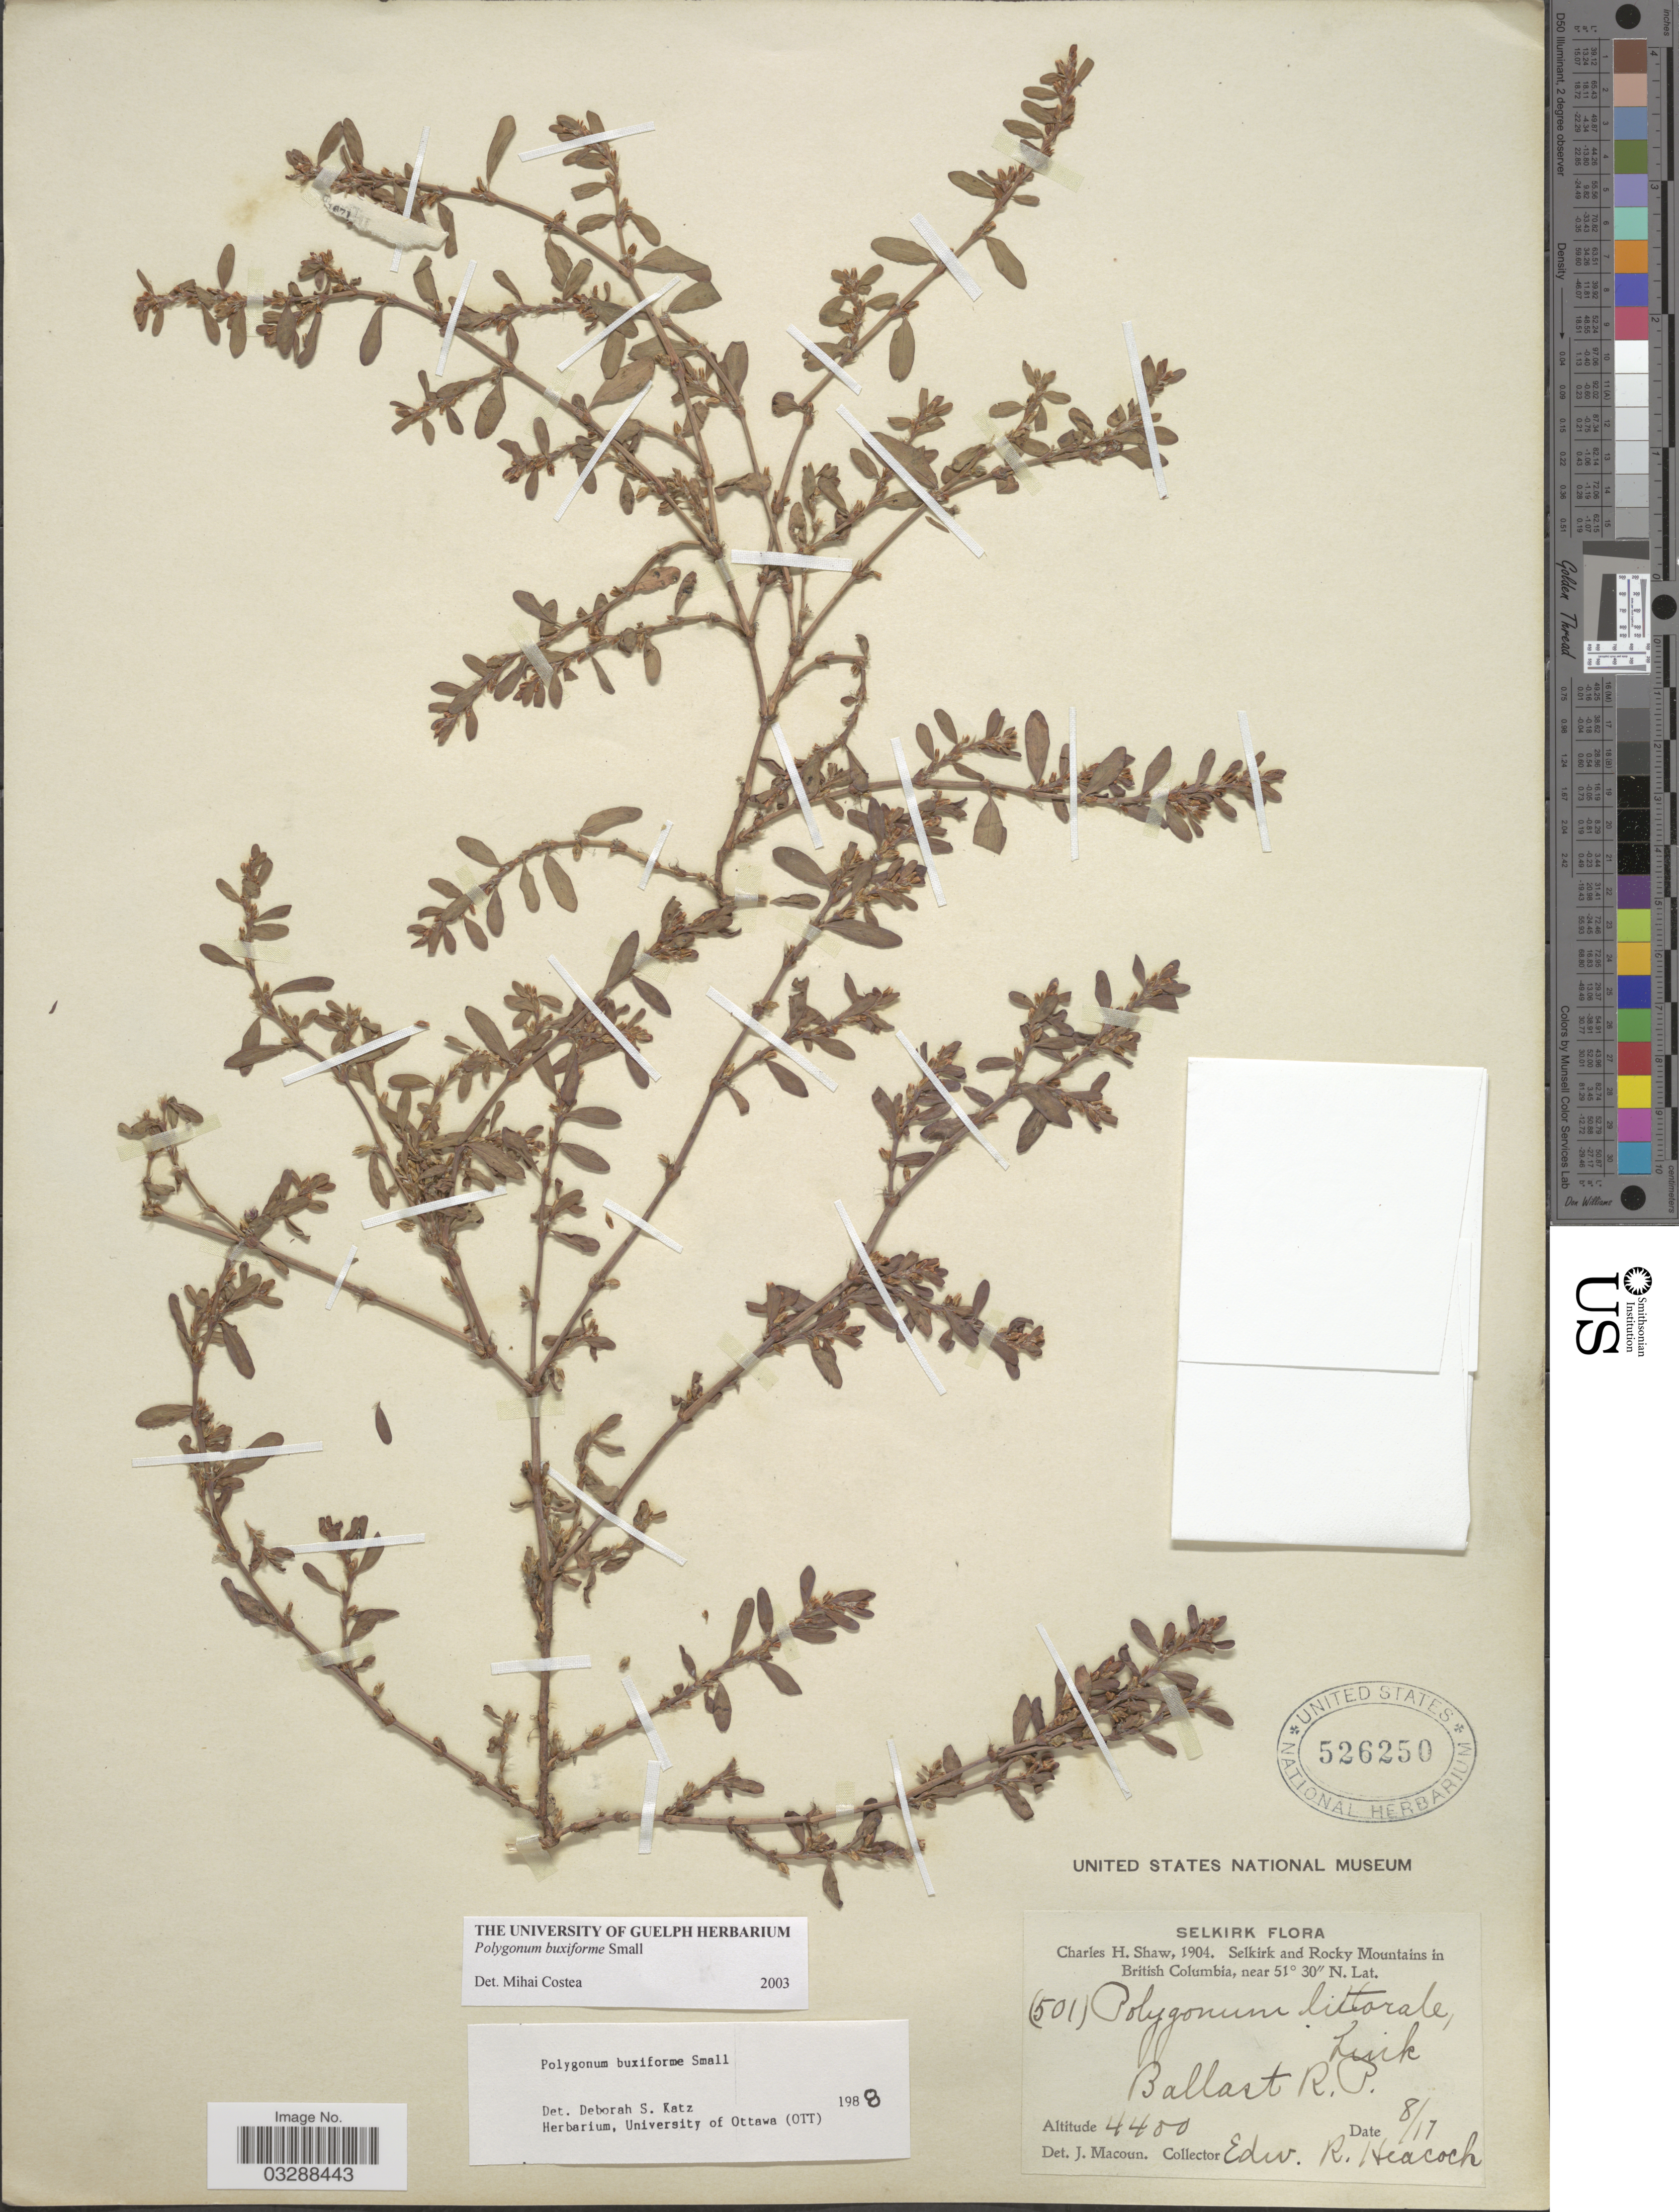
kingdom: Plantae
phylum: Tracheophyta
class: Magnoliopsida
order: Caryophyllales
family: Polygonaceae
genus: Polygonum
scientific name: Polygonum buxiforme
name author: Small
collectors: E. Heacock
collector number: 501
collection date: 1904-08-17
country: Canada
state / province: British Columbia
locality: Selkirk and Rocky Mountains, Ballast R.P.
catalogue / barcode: US 526250